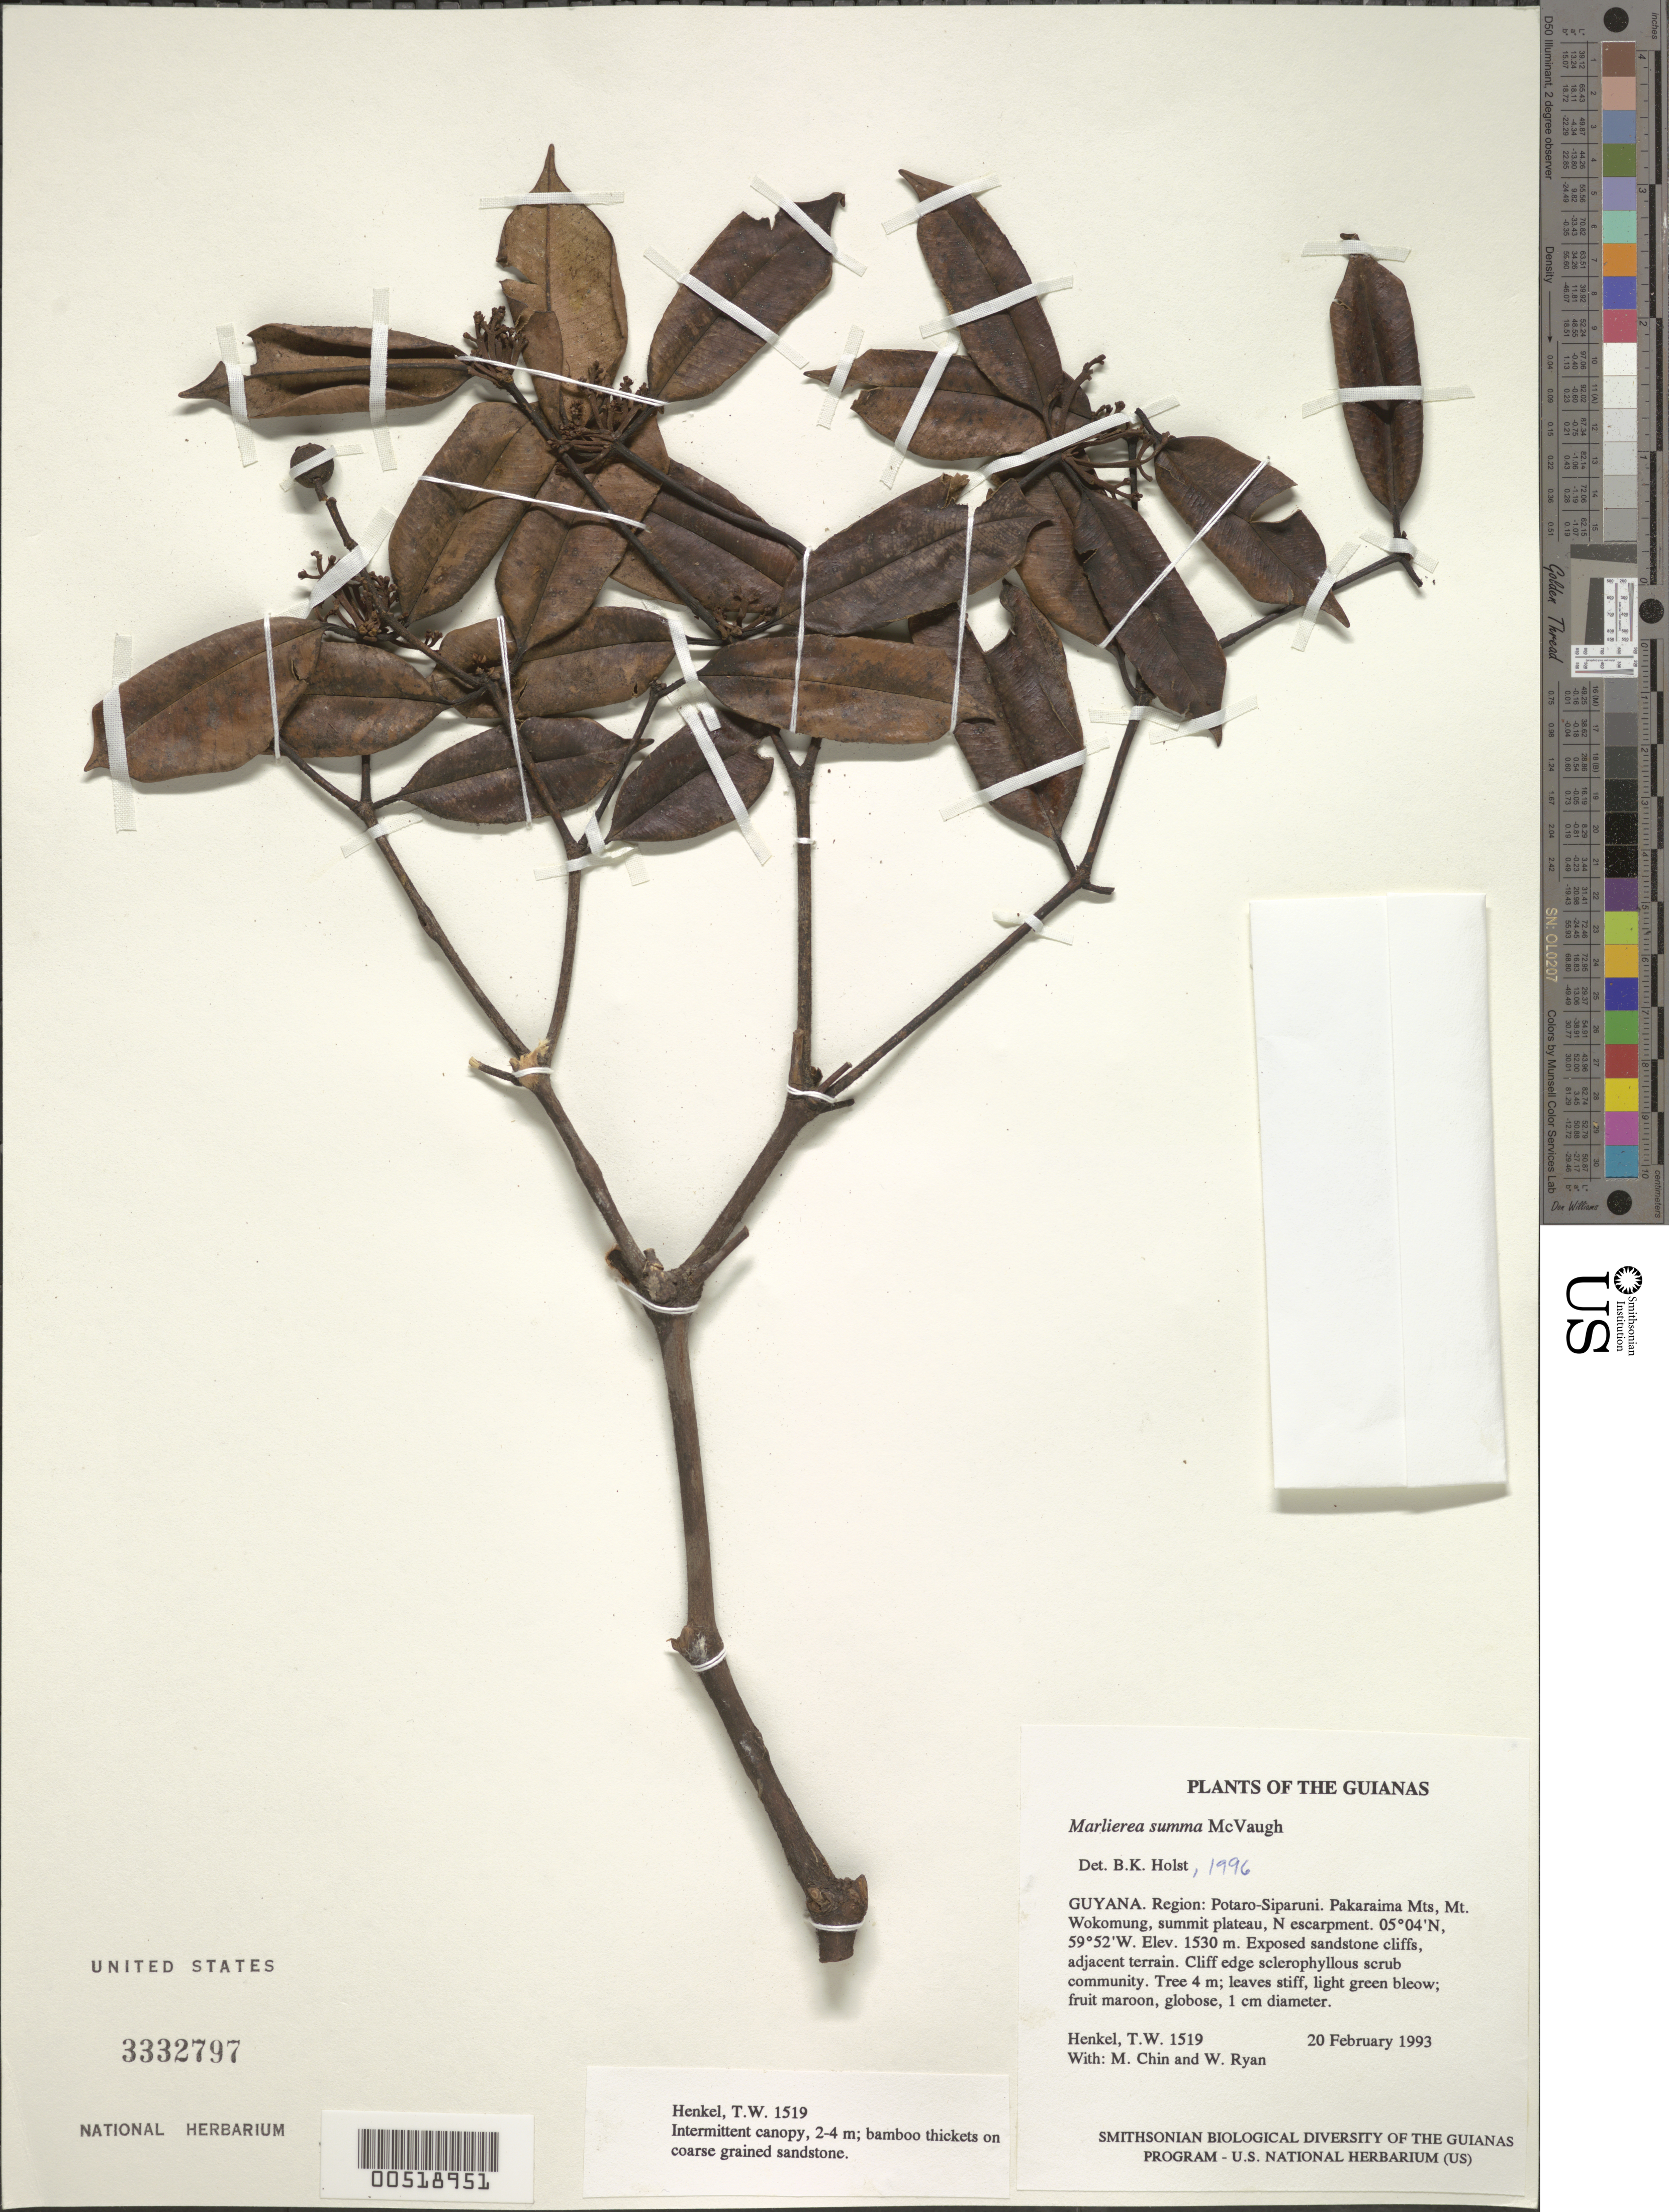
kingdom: Plantae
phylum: Tracheophyta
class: Magnoliopsida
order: Myrtales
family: Myrtaceae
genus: Myrcia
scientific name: Myrcia summa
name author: (McVaugh) M.F. Santos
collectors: T. Henkel, M. Chin & W. Ryan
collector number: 1519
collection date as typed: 20 February 1993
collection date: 1993-02-20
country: Guyana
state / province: Potaro-Siparuni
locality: Pakaraima Mts, Mt. Wokomung, summit plateau, N escarpment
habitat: Exposed sandstone cliffs, adjacent terrain. Cliff edge sclerophyllous scrub community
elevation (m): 1530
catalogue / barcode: US 3332797